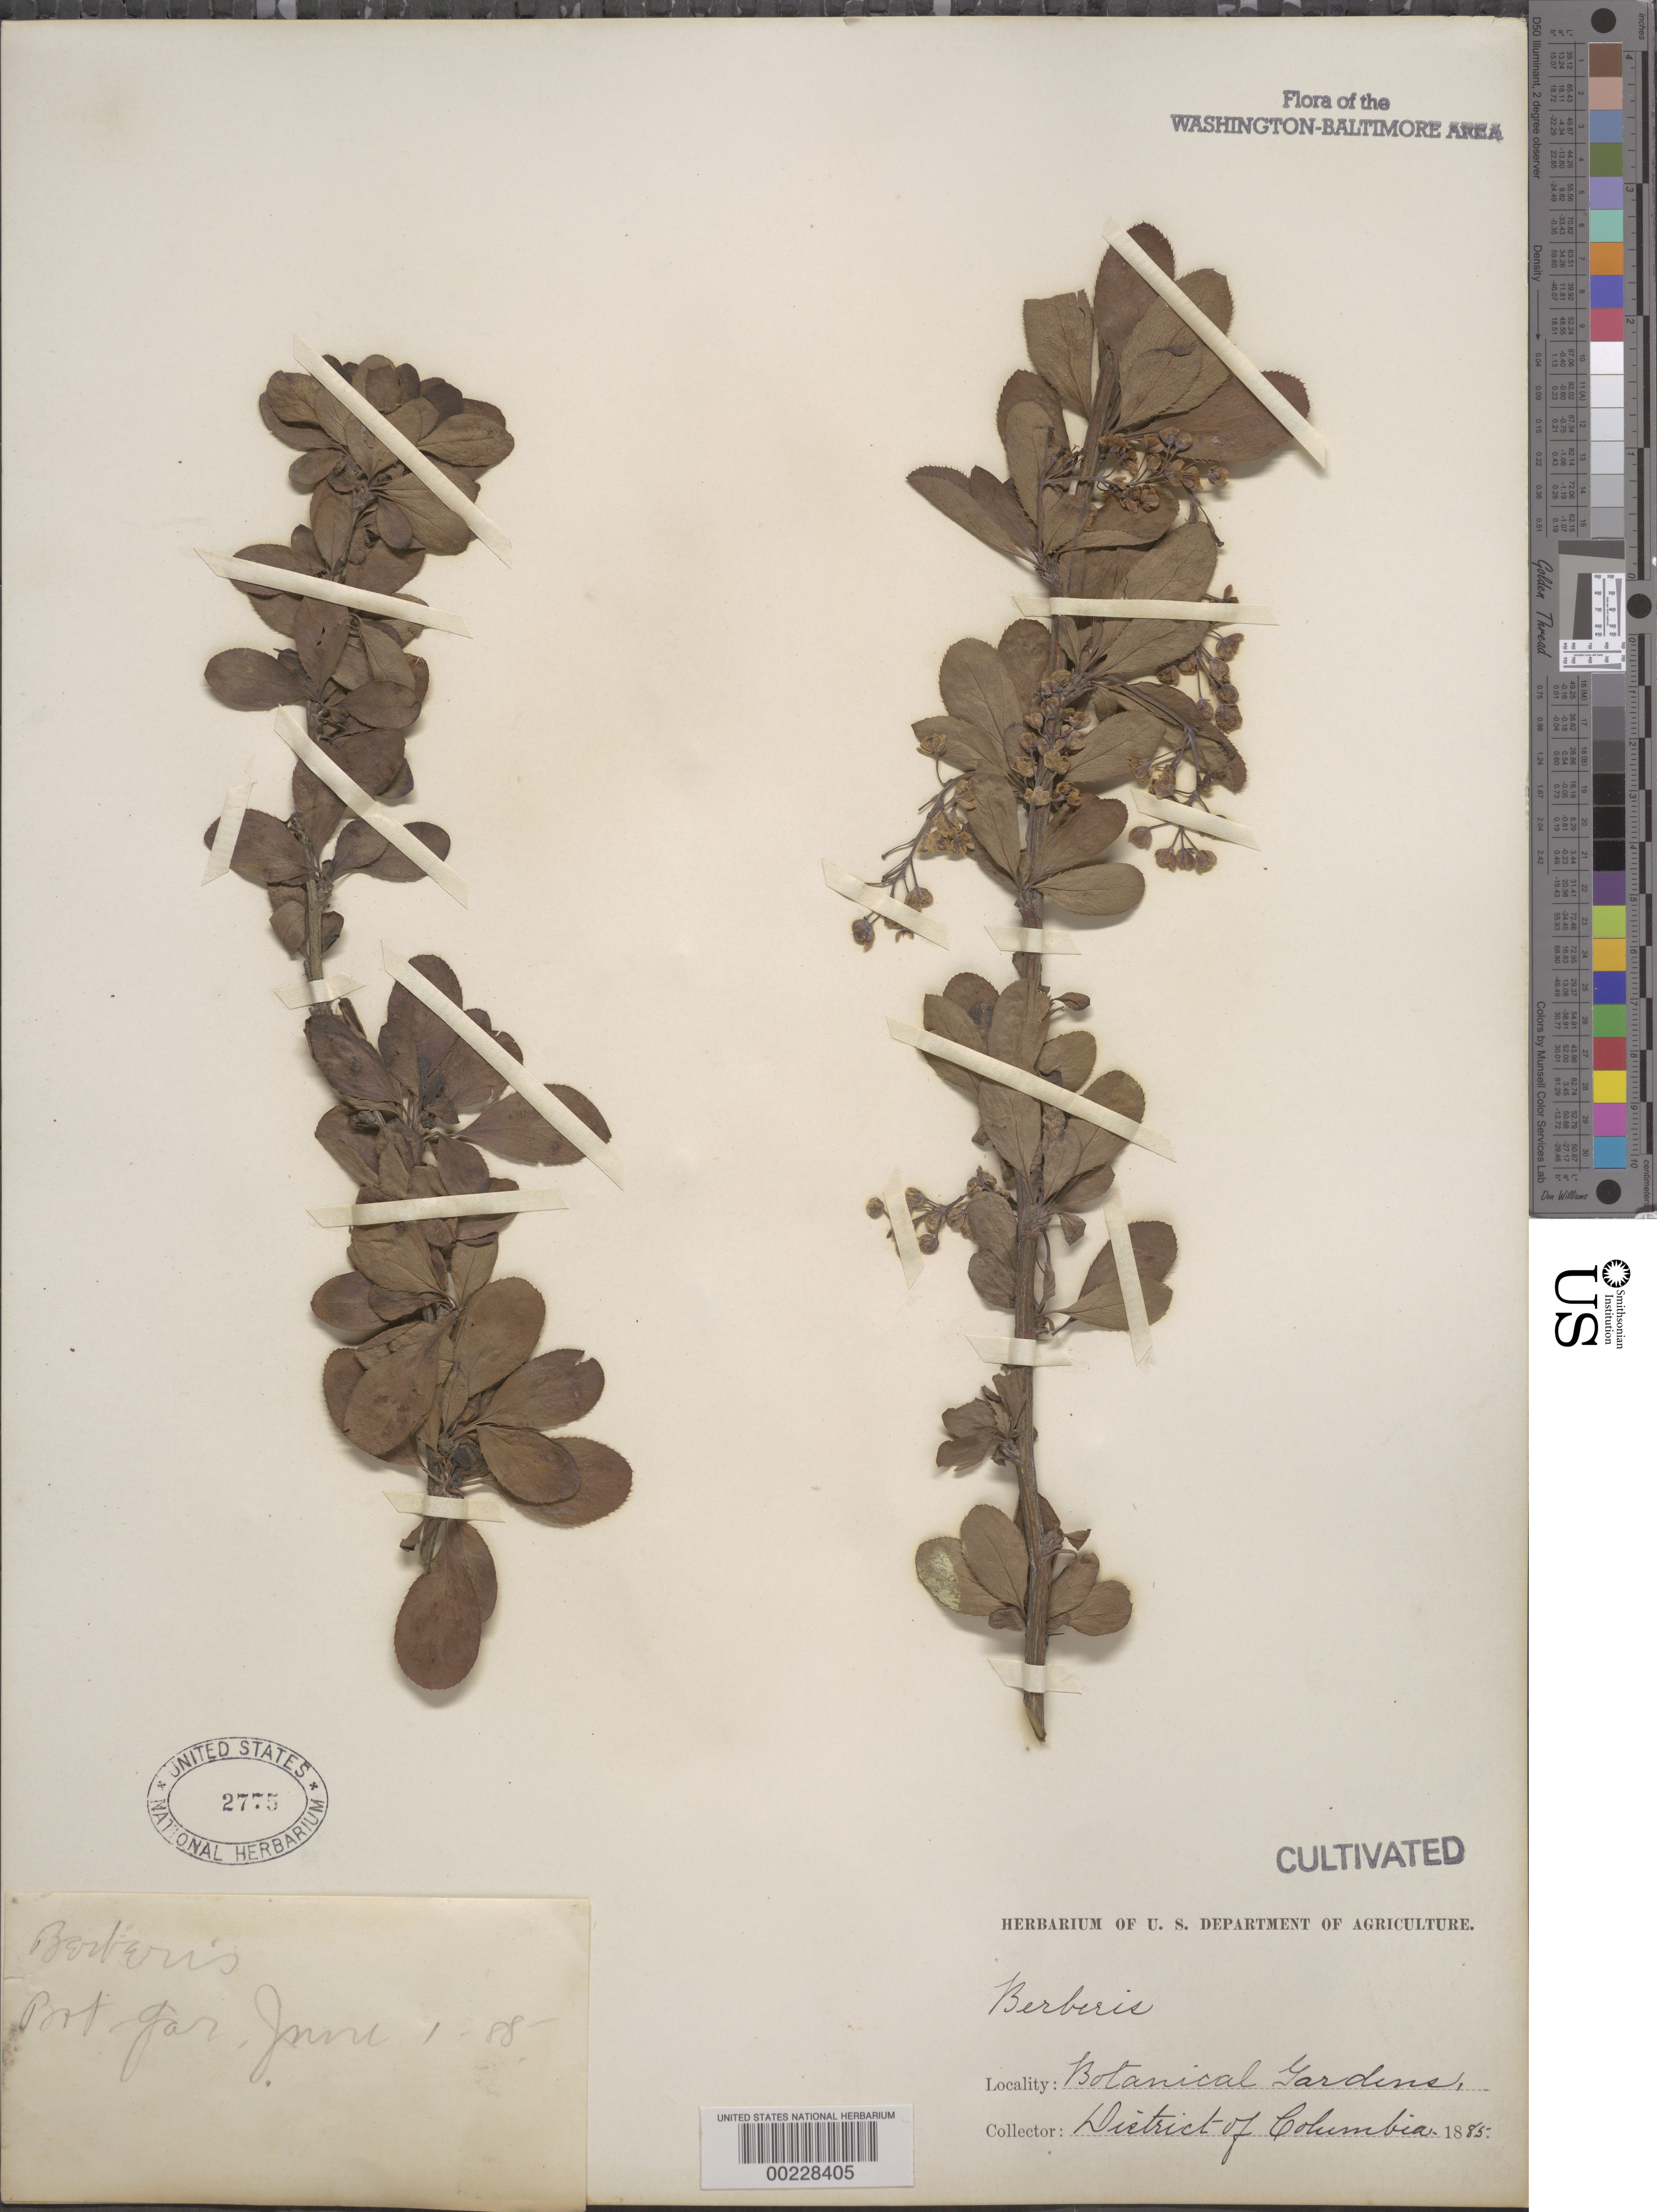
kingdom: Plantae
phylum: Tracheophyta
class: Magnoliopsida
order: Ranunculales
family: Berberidaceae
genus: Berberis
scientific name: Berberis vulgaris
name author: L.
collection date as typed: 01 Jun 1885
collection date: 1885-06-01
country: United States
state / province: District of Columbia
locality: Botanical gardens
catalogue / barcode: US 2775